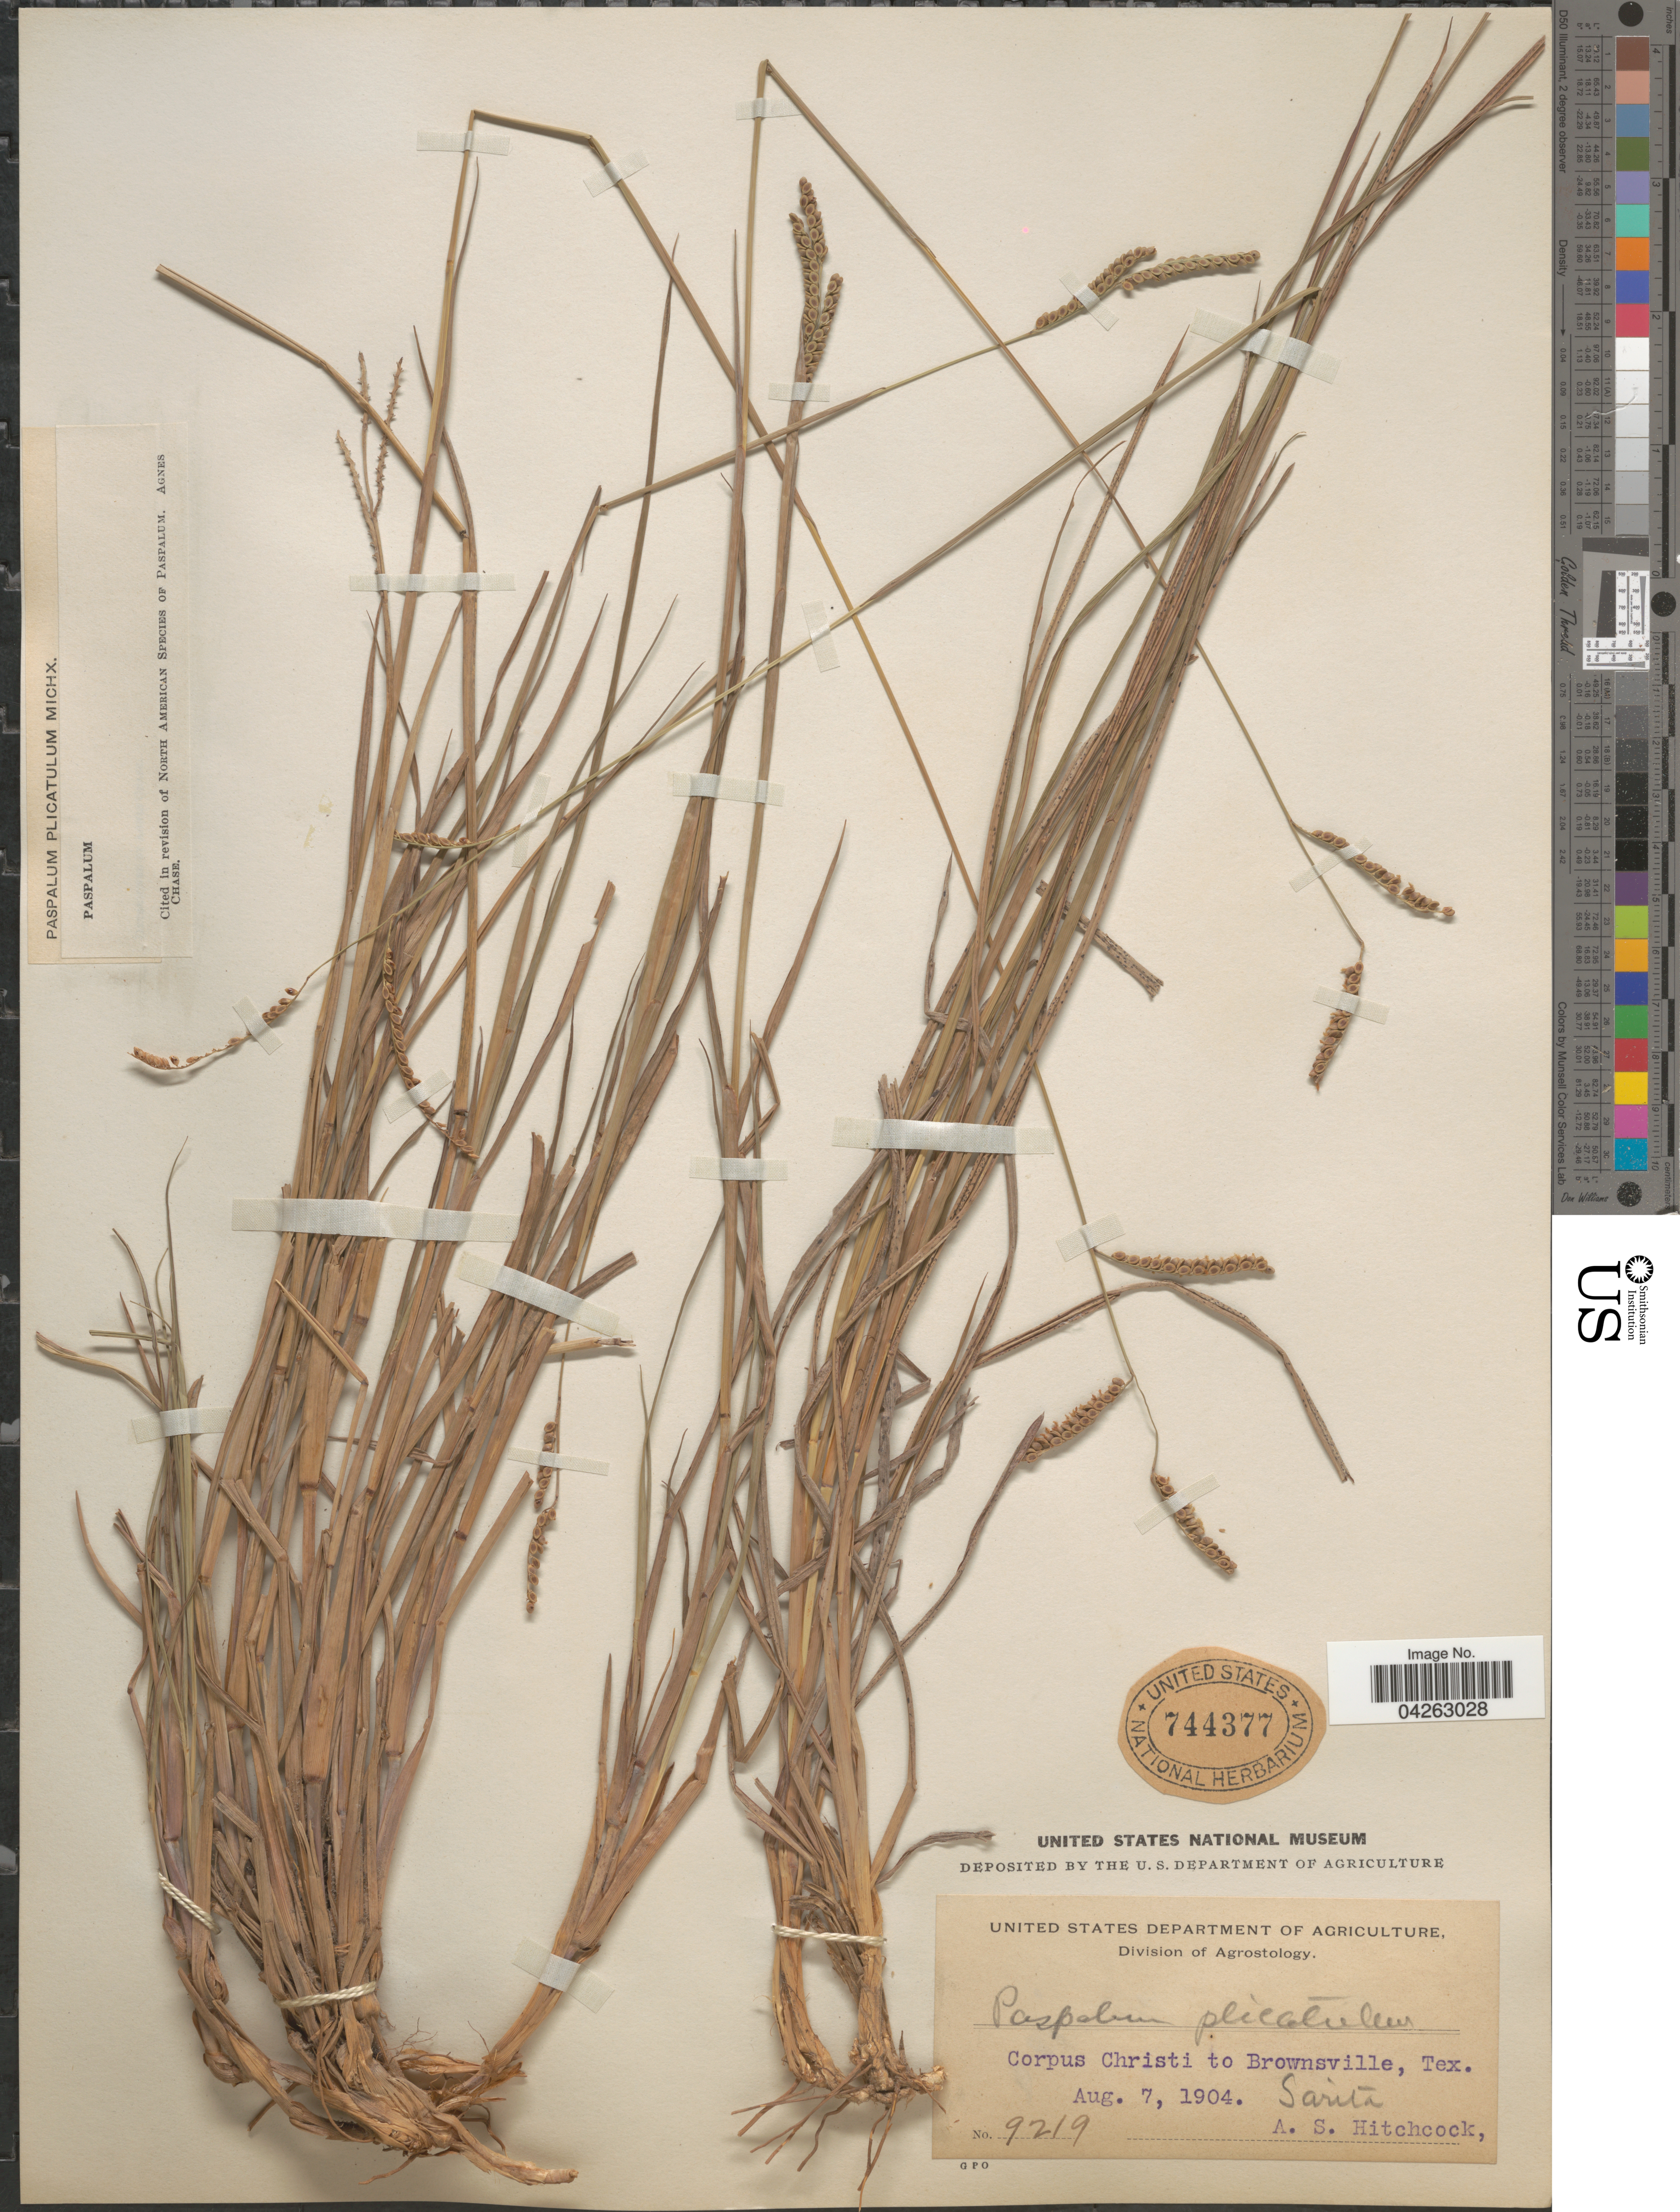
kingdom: Plantae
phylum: Tracheophyta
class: Liliopsida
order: Poales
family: Poaceae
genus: Paspalum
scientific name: Paspalum plicatulum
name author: Michx.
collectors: A. S. Hitchcock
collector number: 9219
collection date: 1904-08-07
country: United States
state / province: Texas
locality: Corpus Christi to Brownsville. Sarita.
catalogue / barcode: US 744377